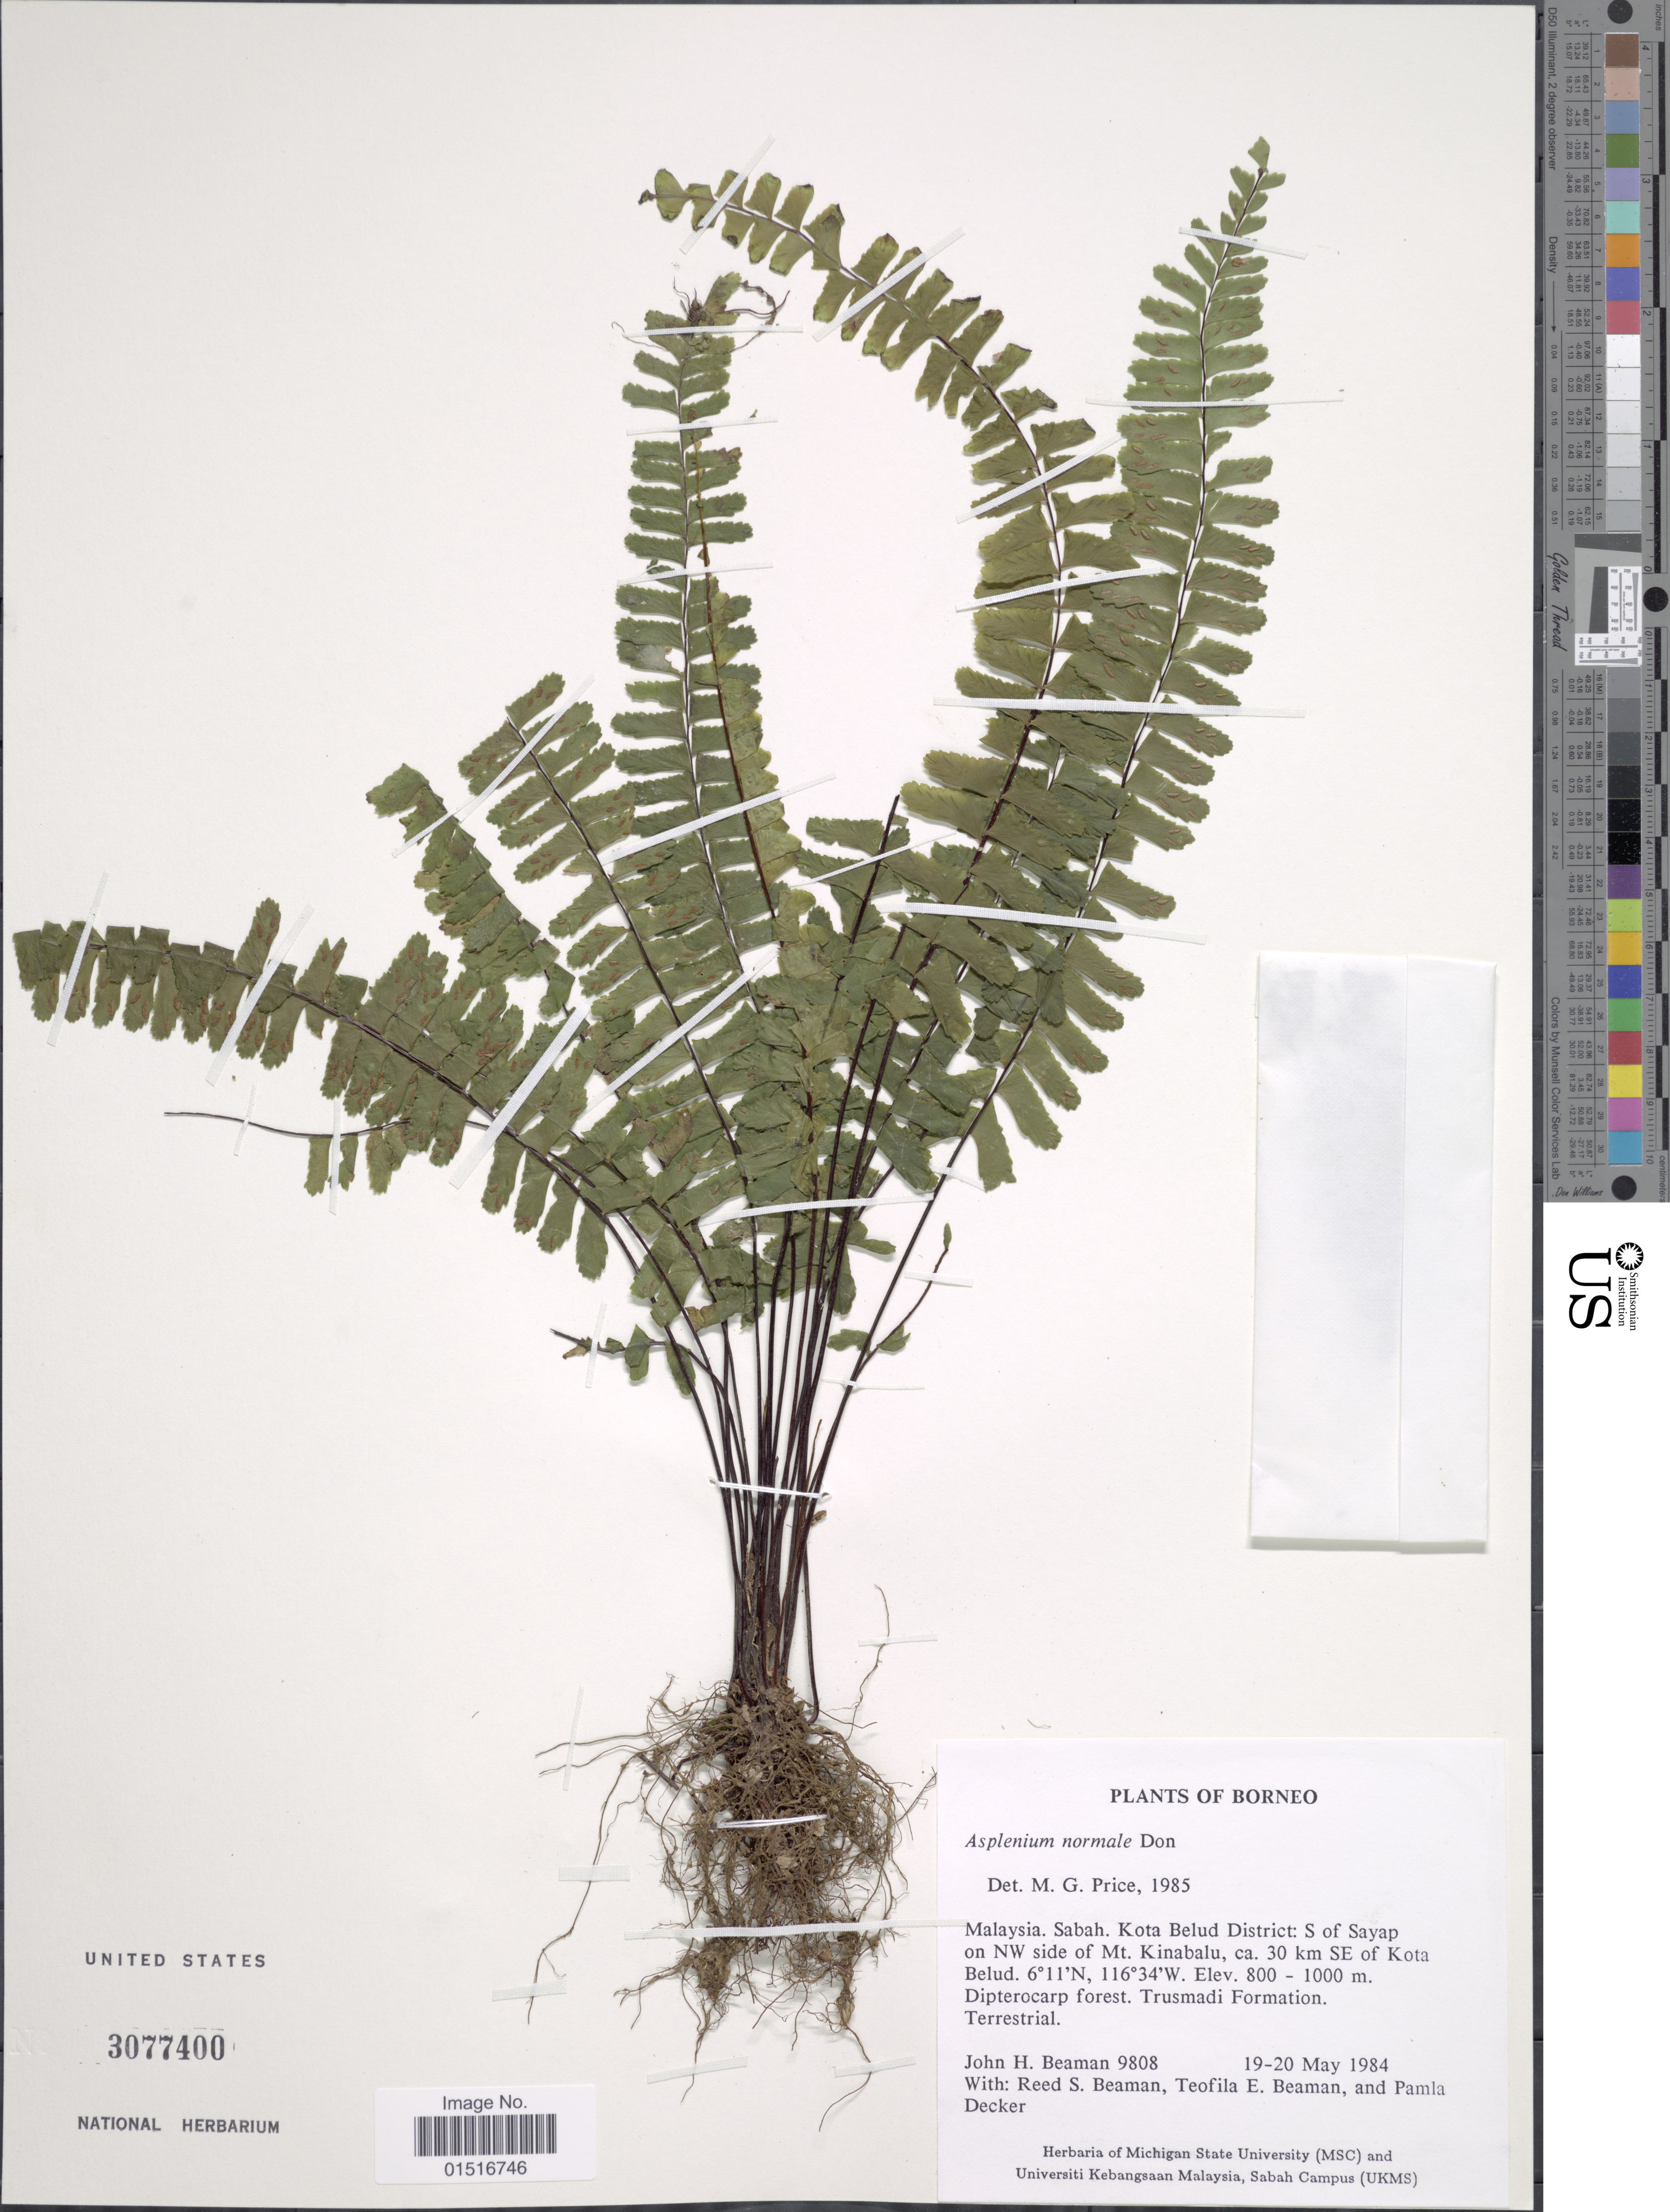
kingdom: Plantae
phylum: Tracheophyta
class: Polypodiopsida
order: Polypodiales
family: Aspleniaceae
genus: Asplenium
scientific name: Asplenium normale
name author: D. Don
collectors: J. H. Beaman, R. S. Beaman, T. E. Beaman & P. Decker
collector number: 9809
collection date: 1984-05-19/1984-05-20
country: Malaysia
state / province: Sabah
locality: Borneo. Kota Belud District: S of Sayap on NW side of Mt. Kinabalu, ca. 30 km SE of Kota Belud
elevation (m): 800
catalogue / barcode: US 3077400